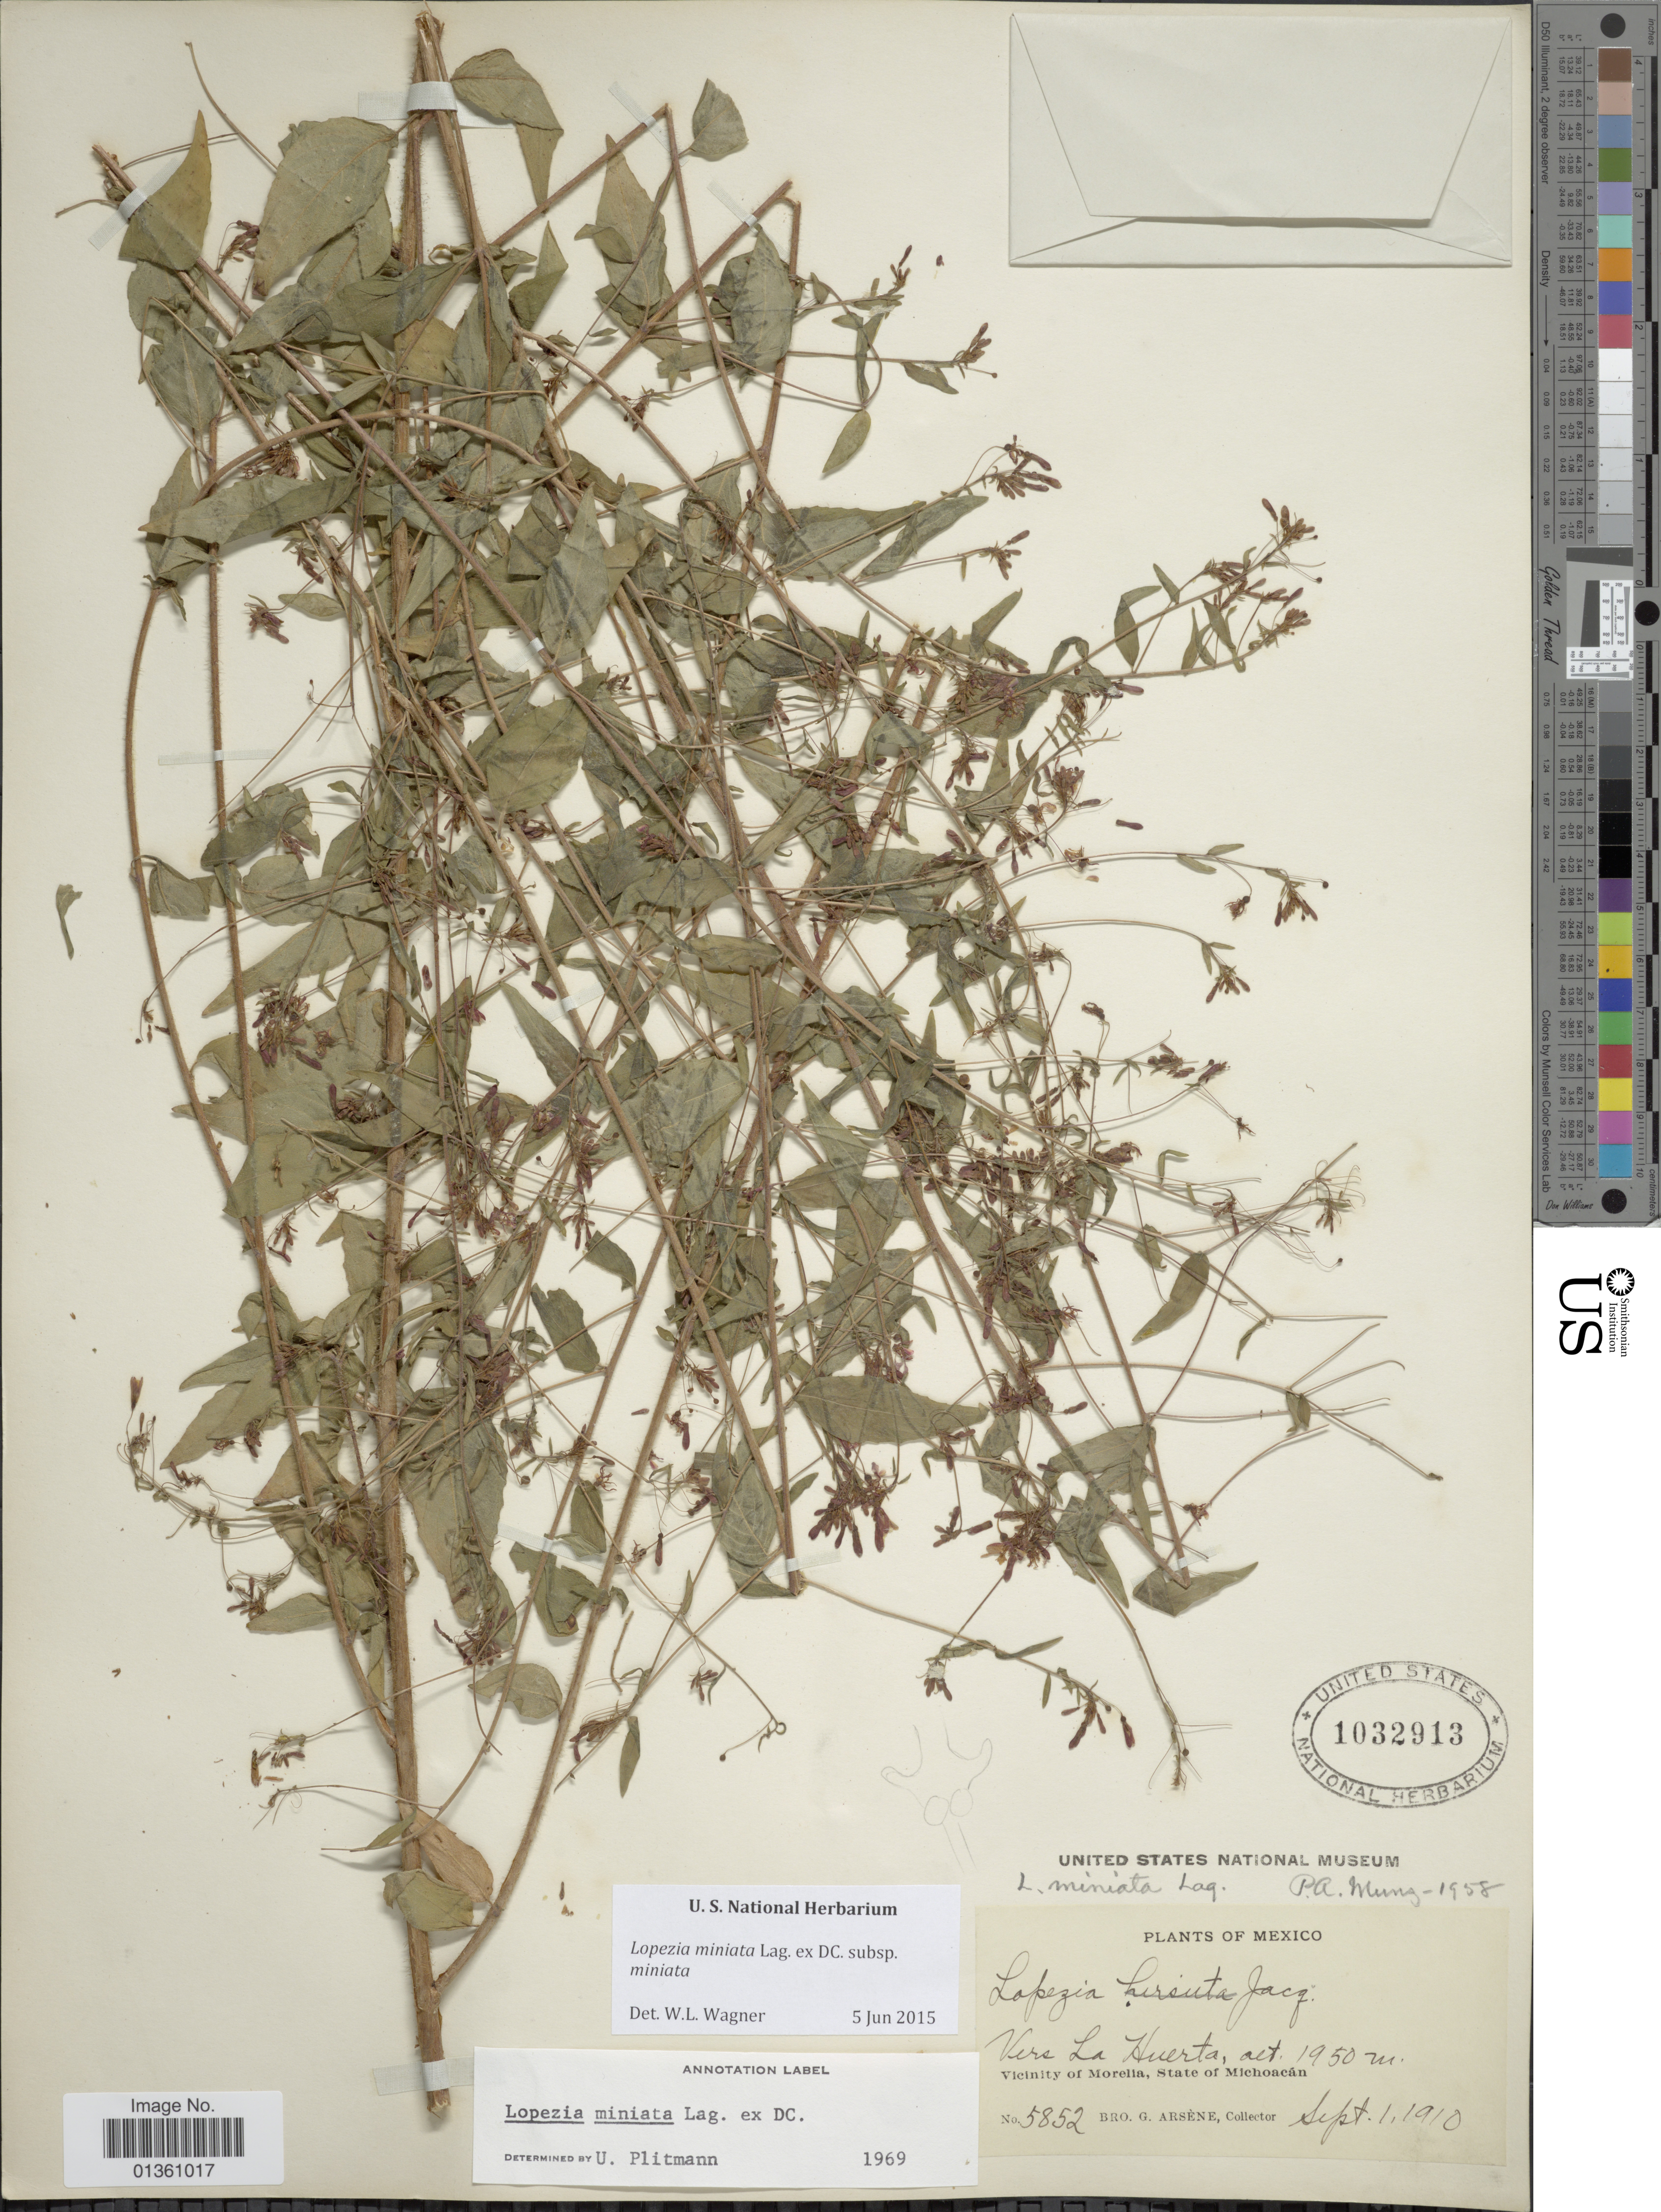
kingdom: Plantae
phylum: Tracheophyta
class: Magnoliopsida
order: Myrtales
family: Onagraceae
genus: Lopezia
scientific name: Lopezia miniata subsp. miniata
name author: Lag. ex DC.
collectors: Bro. G. Arsène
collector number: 5852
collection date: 1910-09-01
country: Mexico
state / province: Michoacán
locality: Vers La Huerta. Vicinity of Morelia.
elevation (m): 1950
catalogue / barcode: US 1032913